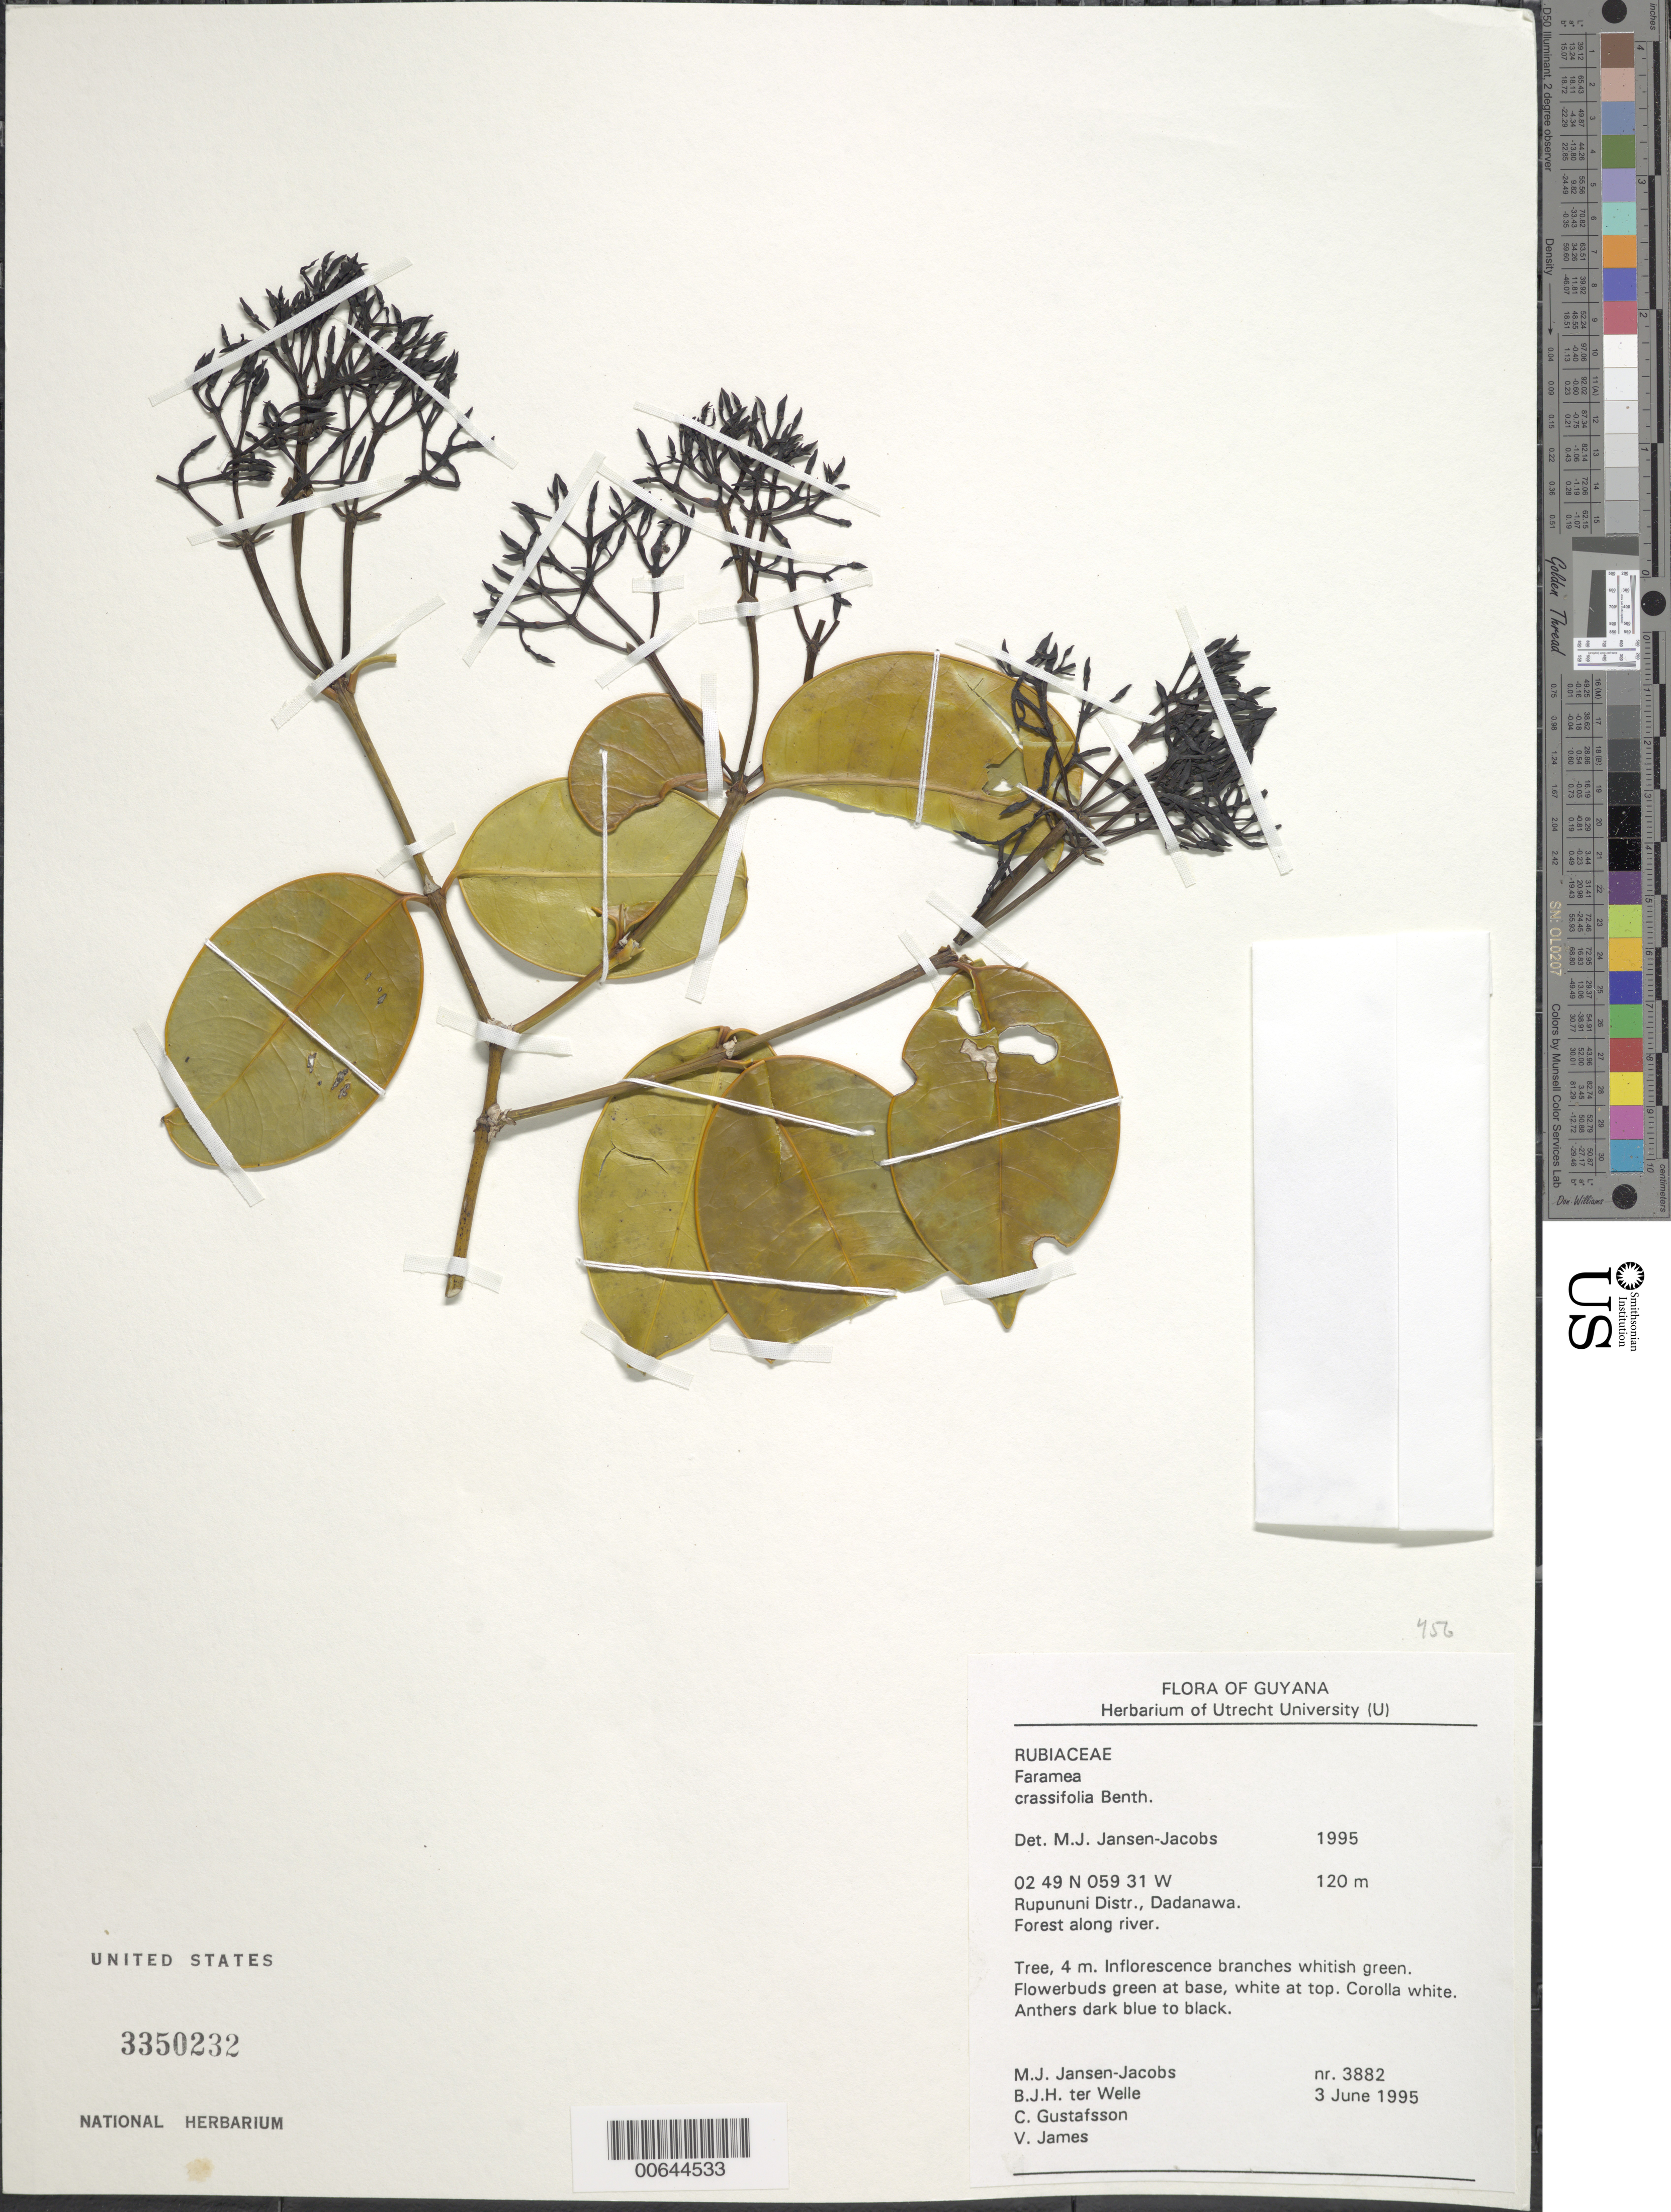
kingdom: Plantae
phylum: Tracheophyta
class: Magnoliopsida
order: Gentianales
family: Rubiaceae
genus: Faramea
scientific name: Faramea crassifolia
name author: Benth.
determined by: Jansen-Jacobs, M. J., (U), Nationaal Herbarium Nederland, Utrecht University branch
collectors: M. J. Jansen-Jacobs, B. Welle, C. G. Gustafsson & V. James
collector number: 3882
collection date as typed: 3-Jun-95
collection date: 1995-06-03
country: Guyana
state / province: U. Takutu-U. Essequibo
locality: Dadanawa, Rupununi River, Rupununi District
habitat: Forest along river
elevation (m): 120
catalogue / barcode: US 3350232